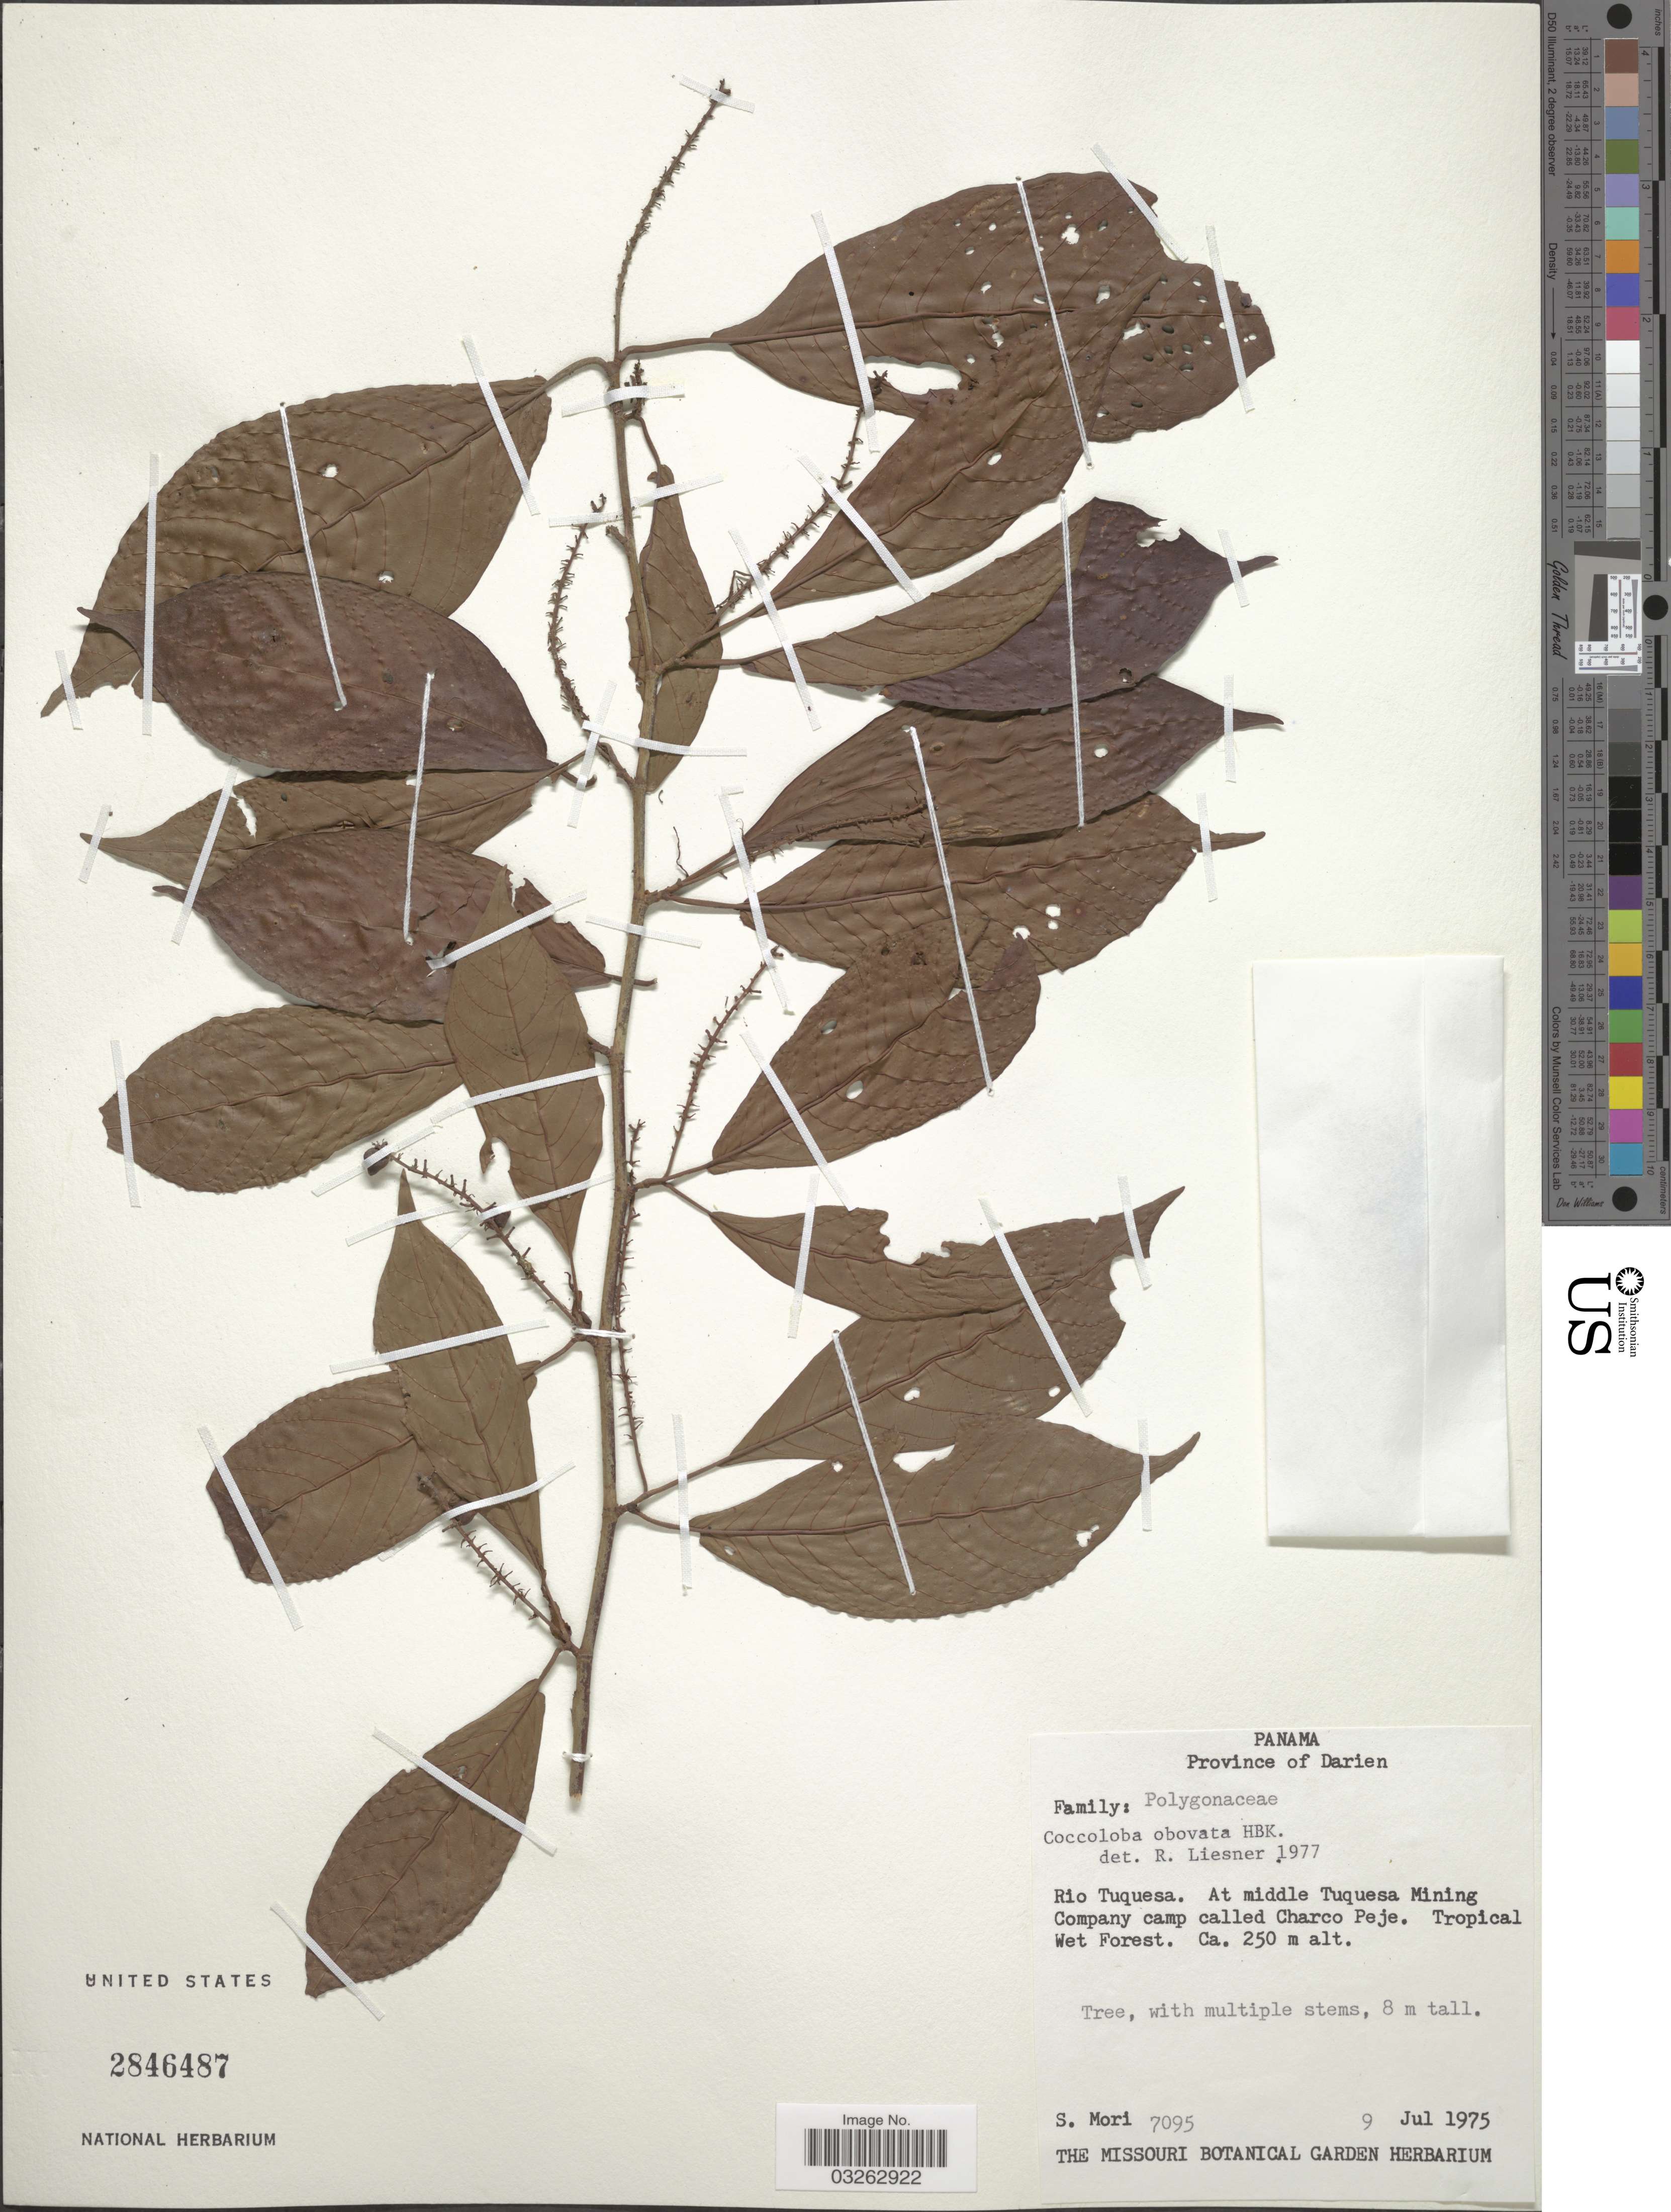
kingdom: Plantae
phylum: Tracheophyta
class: Magnoliopsida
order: Caryophyllales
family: Polygonaceae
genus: Coccoloba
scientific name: Coccoloba obovata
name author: Kunth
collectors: S. Mori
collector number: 7095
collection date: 1975-07-09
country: Panama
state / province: Darién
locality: Rio Tuqyesa. At middle Tuquesa Mining Company camp called Charco Peje. Tropical Wet Forest.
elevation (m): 250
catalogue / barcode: US 2846487